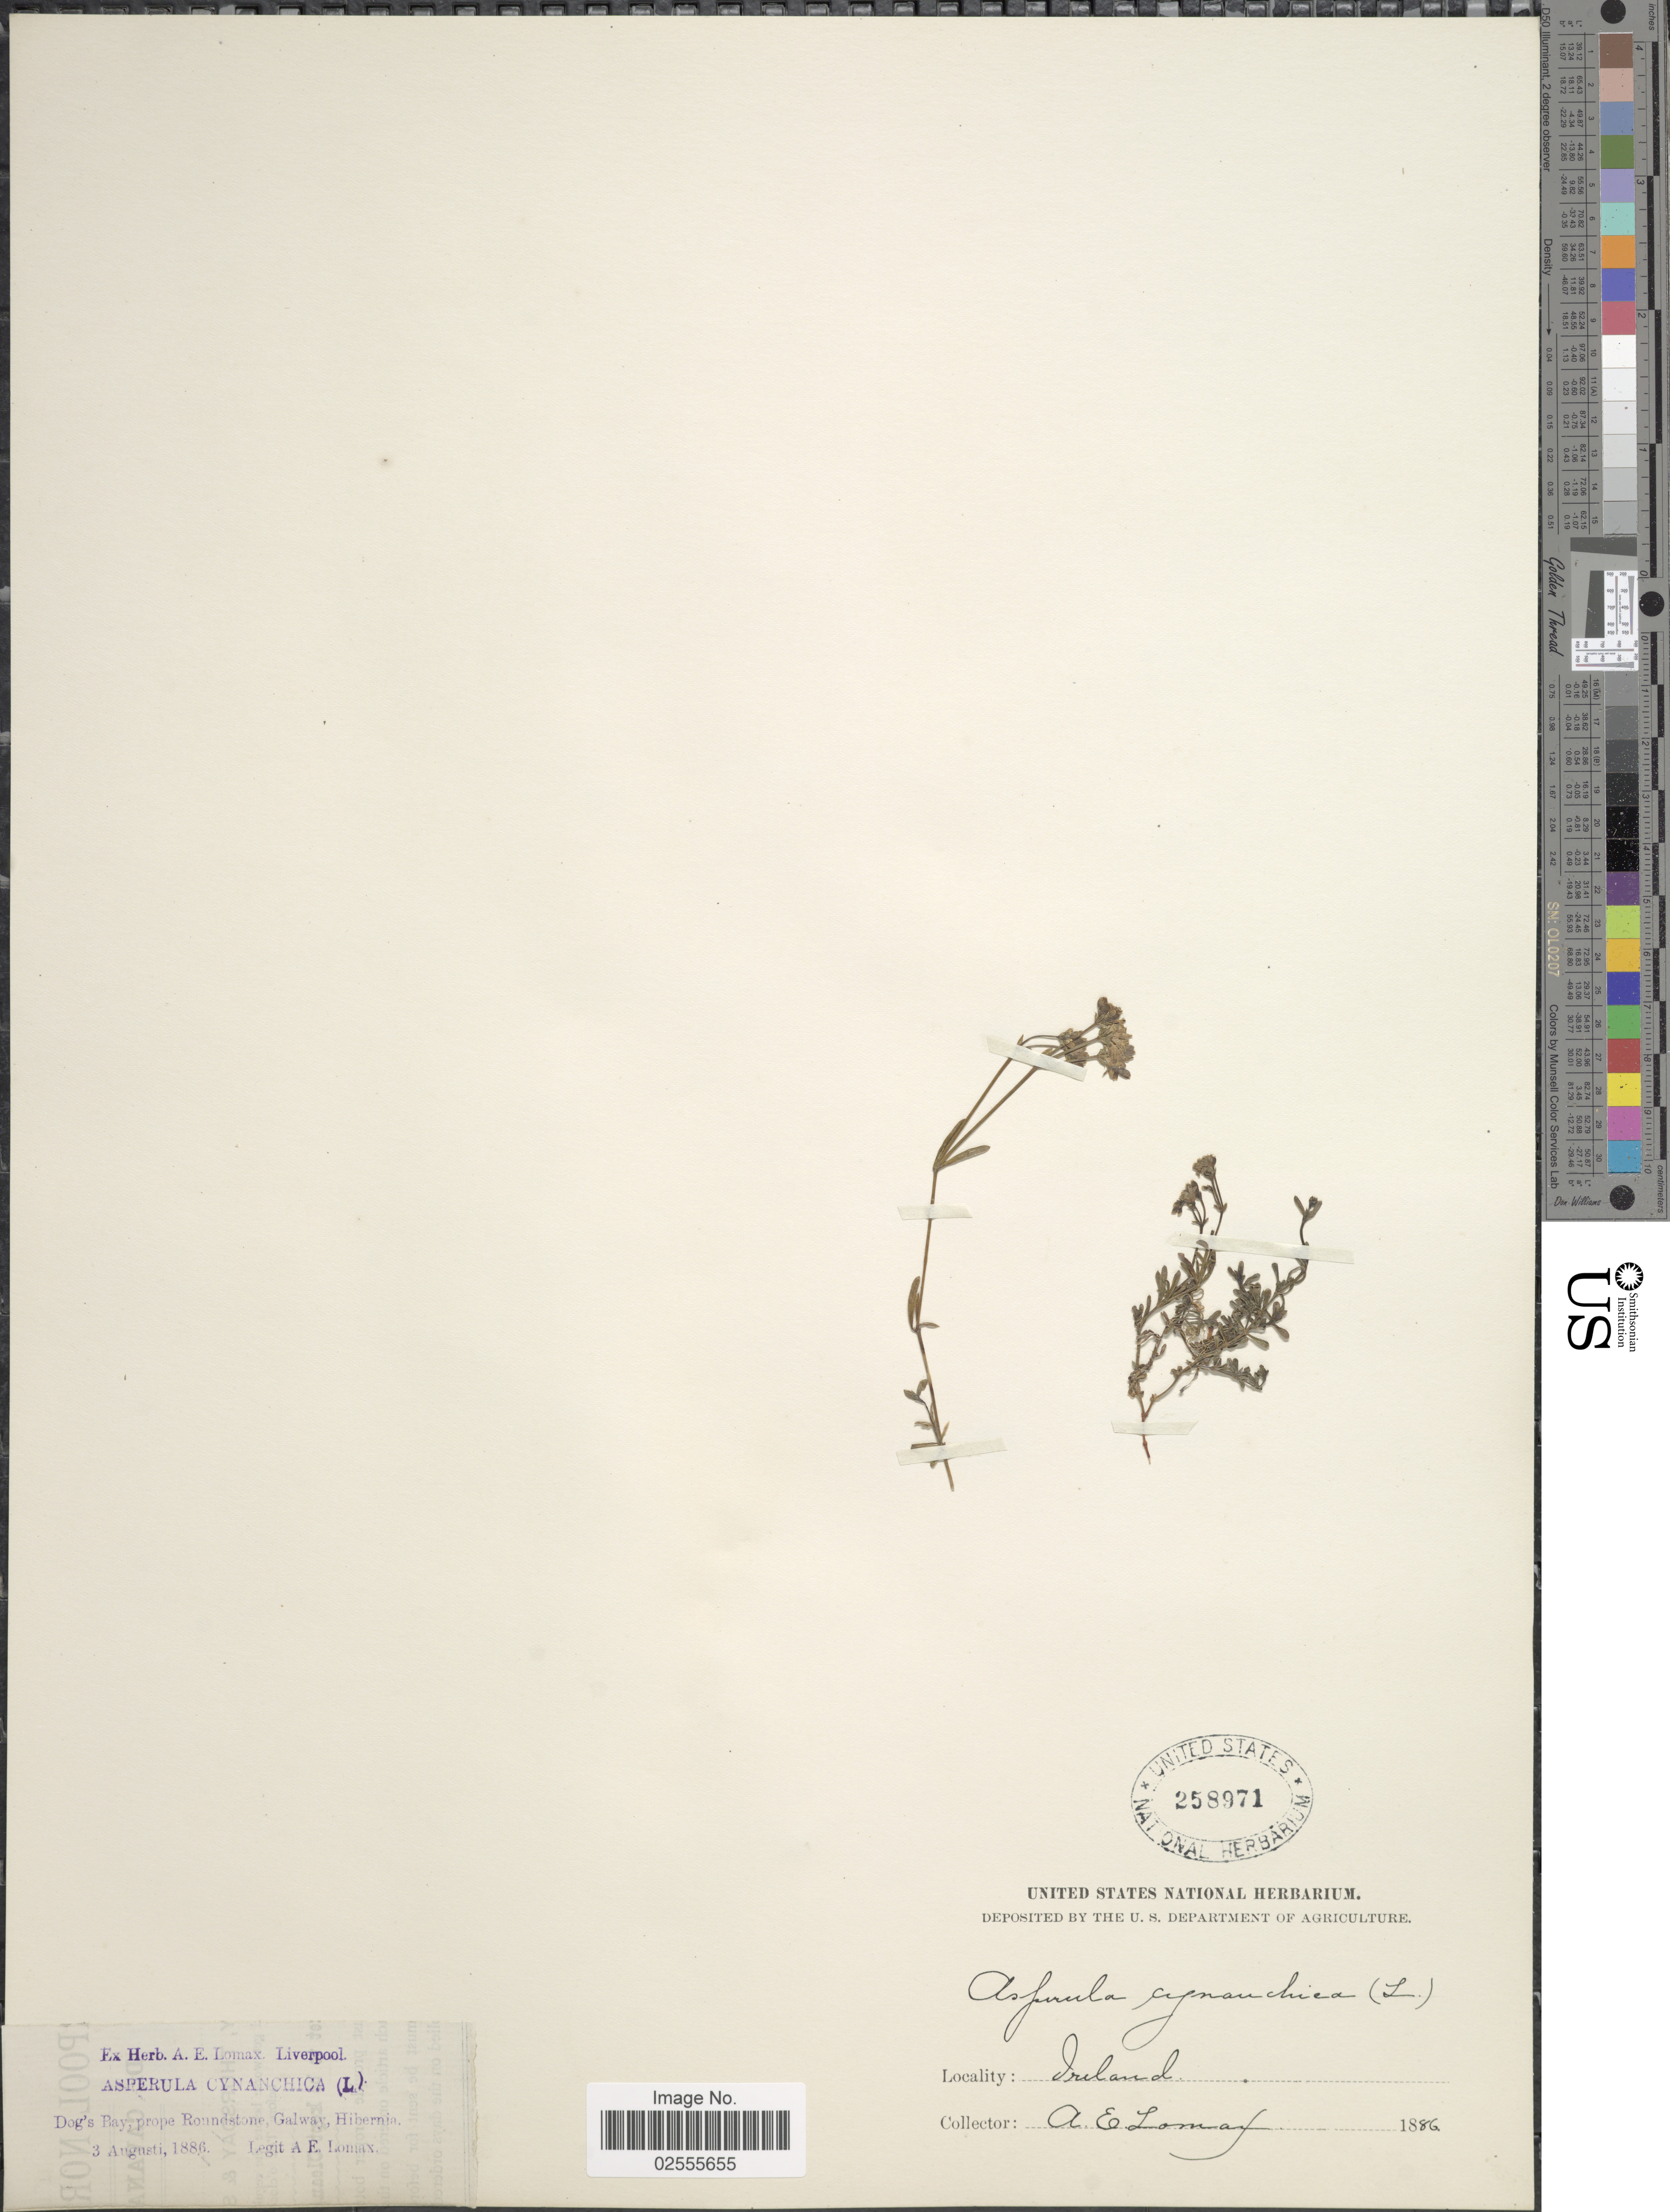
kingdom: Plantae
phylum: Tracheophyta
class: Magnoliopsida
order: Gentianales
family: Rubiaceae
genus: Asperula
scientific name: Asperula cynanchica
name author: L.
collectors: A. Lomax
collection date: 1886-08-03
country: Ireland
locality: Dog's Ray, prope Roundstone, Galway, Hibernia.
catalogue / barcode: US 258971